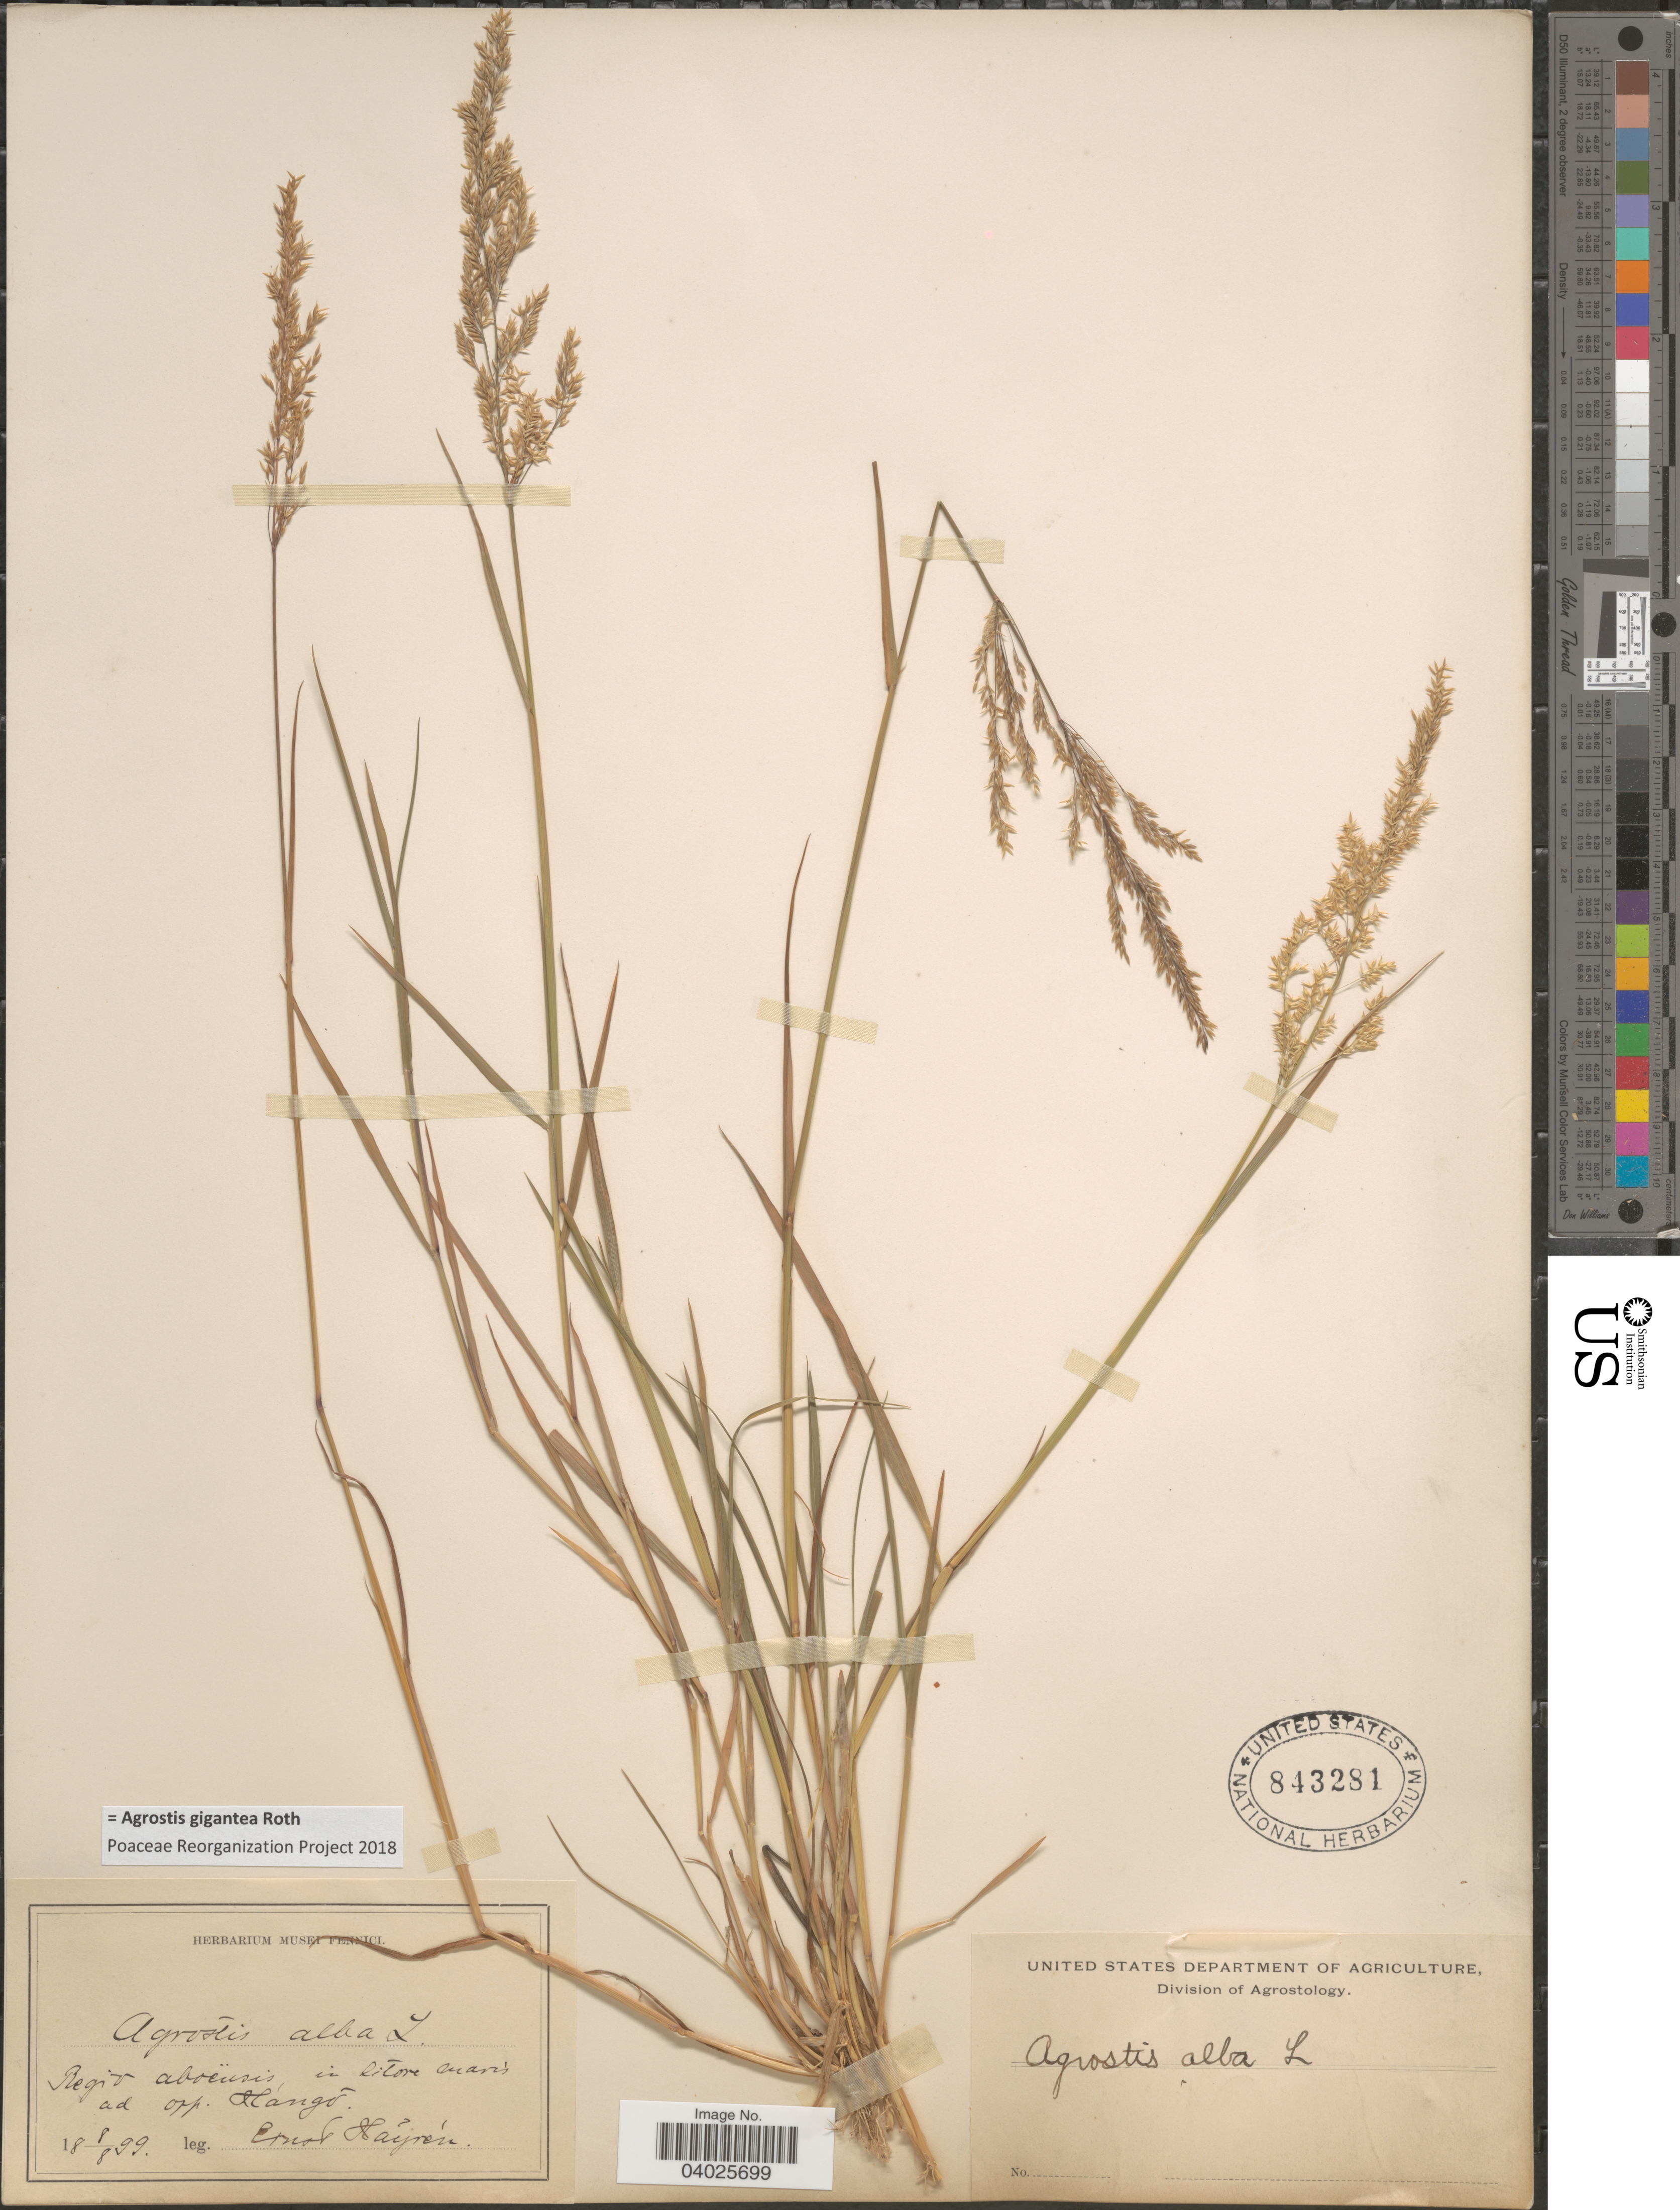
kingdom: Plantae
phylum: Tracheophyta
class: Liliopsida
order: Poales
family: Poaceae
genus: Agrostis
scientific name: Agrostis gigantea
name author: Roth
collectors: E. Hayren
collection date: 1899-08-08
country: Finland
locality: Regio aboënsis, in litore enaris ad opp. Hangó.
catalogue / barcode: US 843281